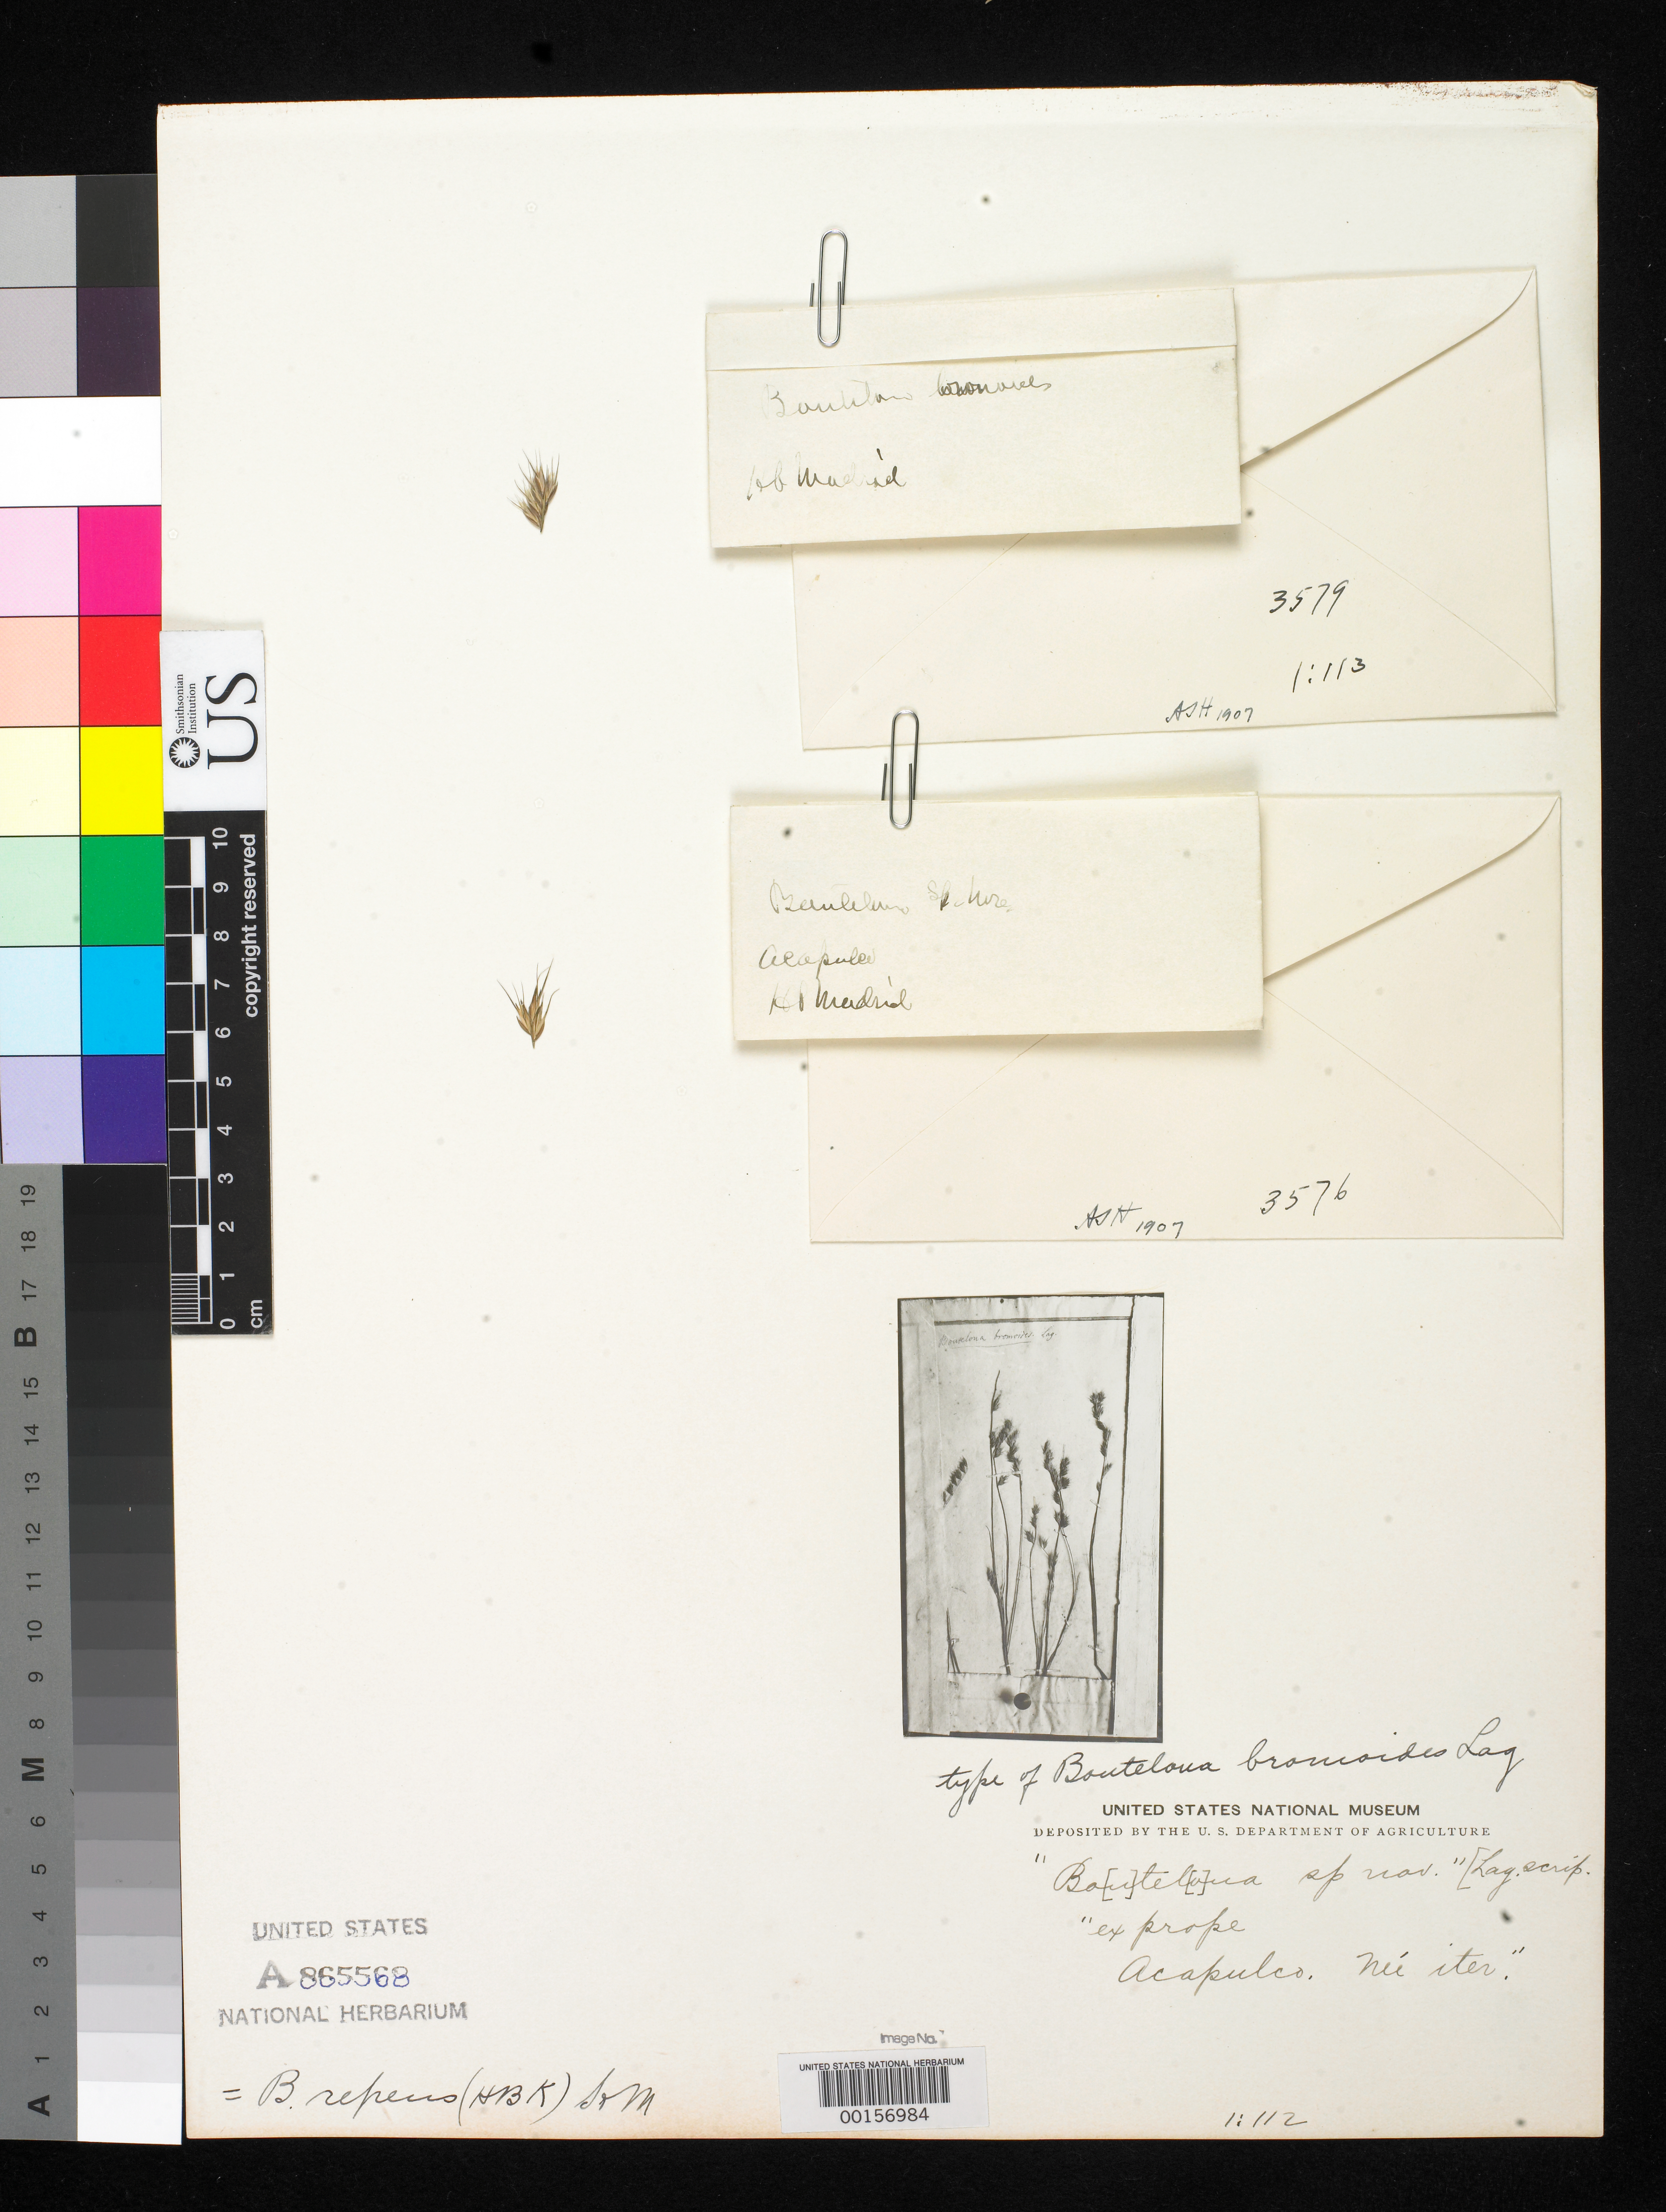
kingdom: Plantae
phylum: Tracheophyta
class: Liliopsida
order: Poales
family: Poaceae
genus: Bouteloua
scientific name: Bouteloua bromoides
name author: Lagger ex Lag.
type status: Type Fragment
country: Mexico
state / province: Guerrero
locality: Acapulco.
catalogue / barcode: US 865568A